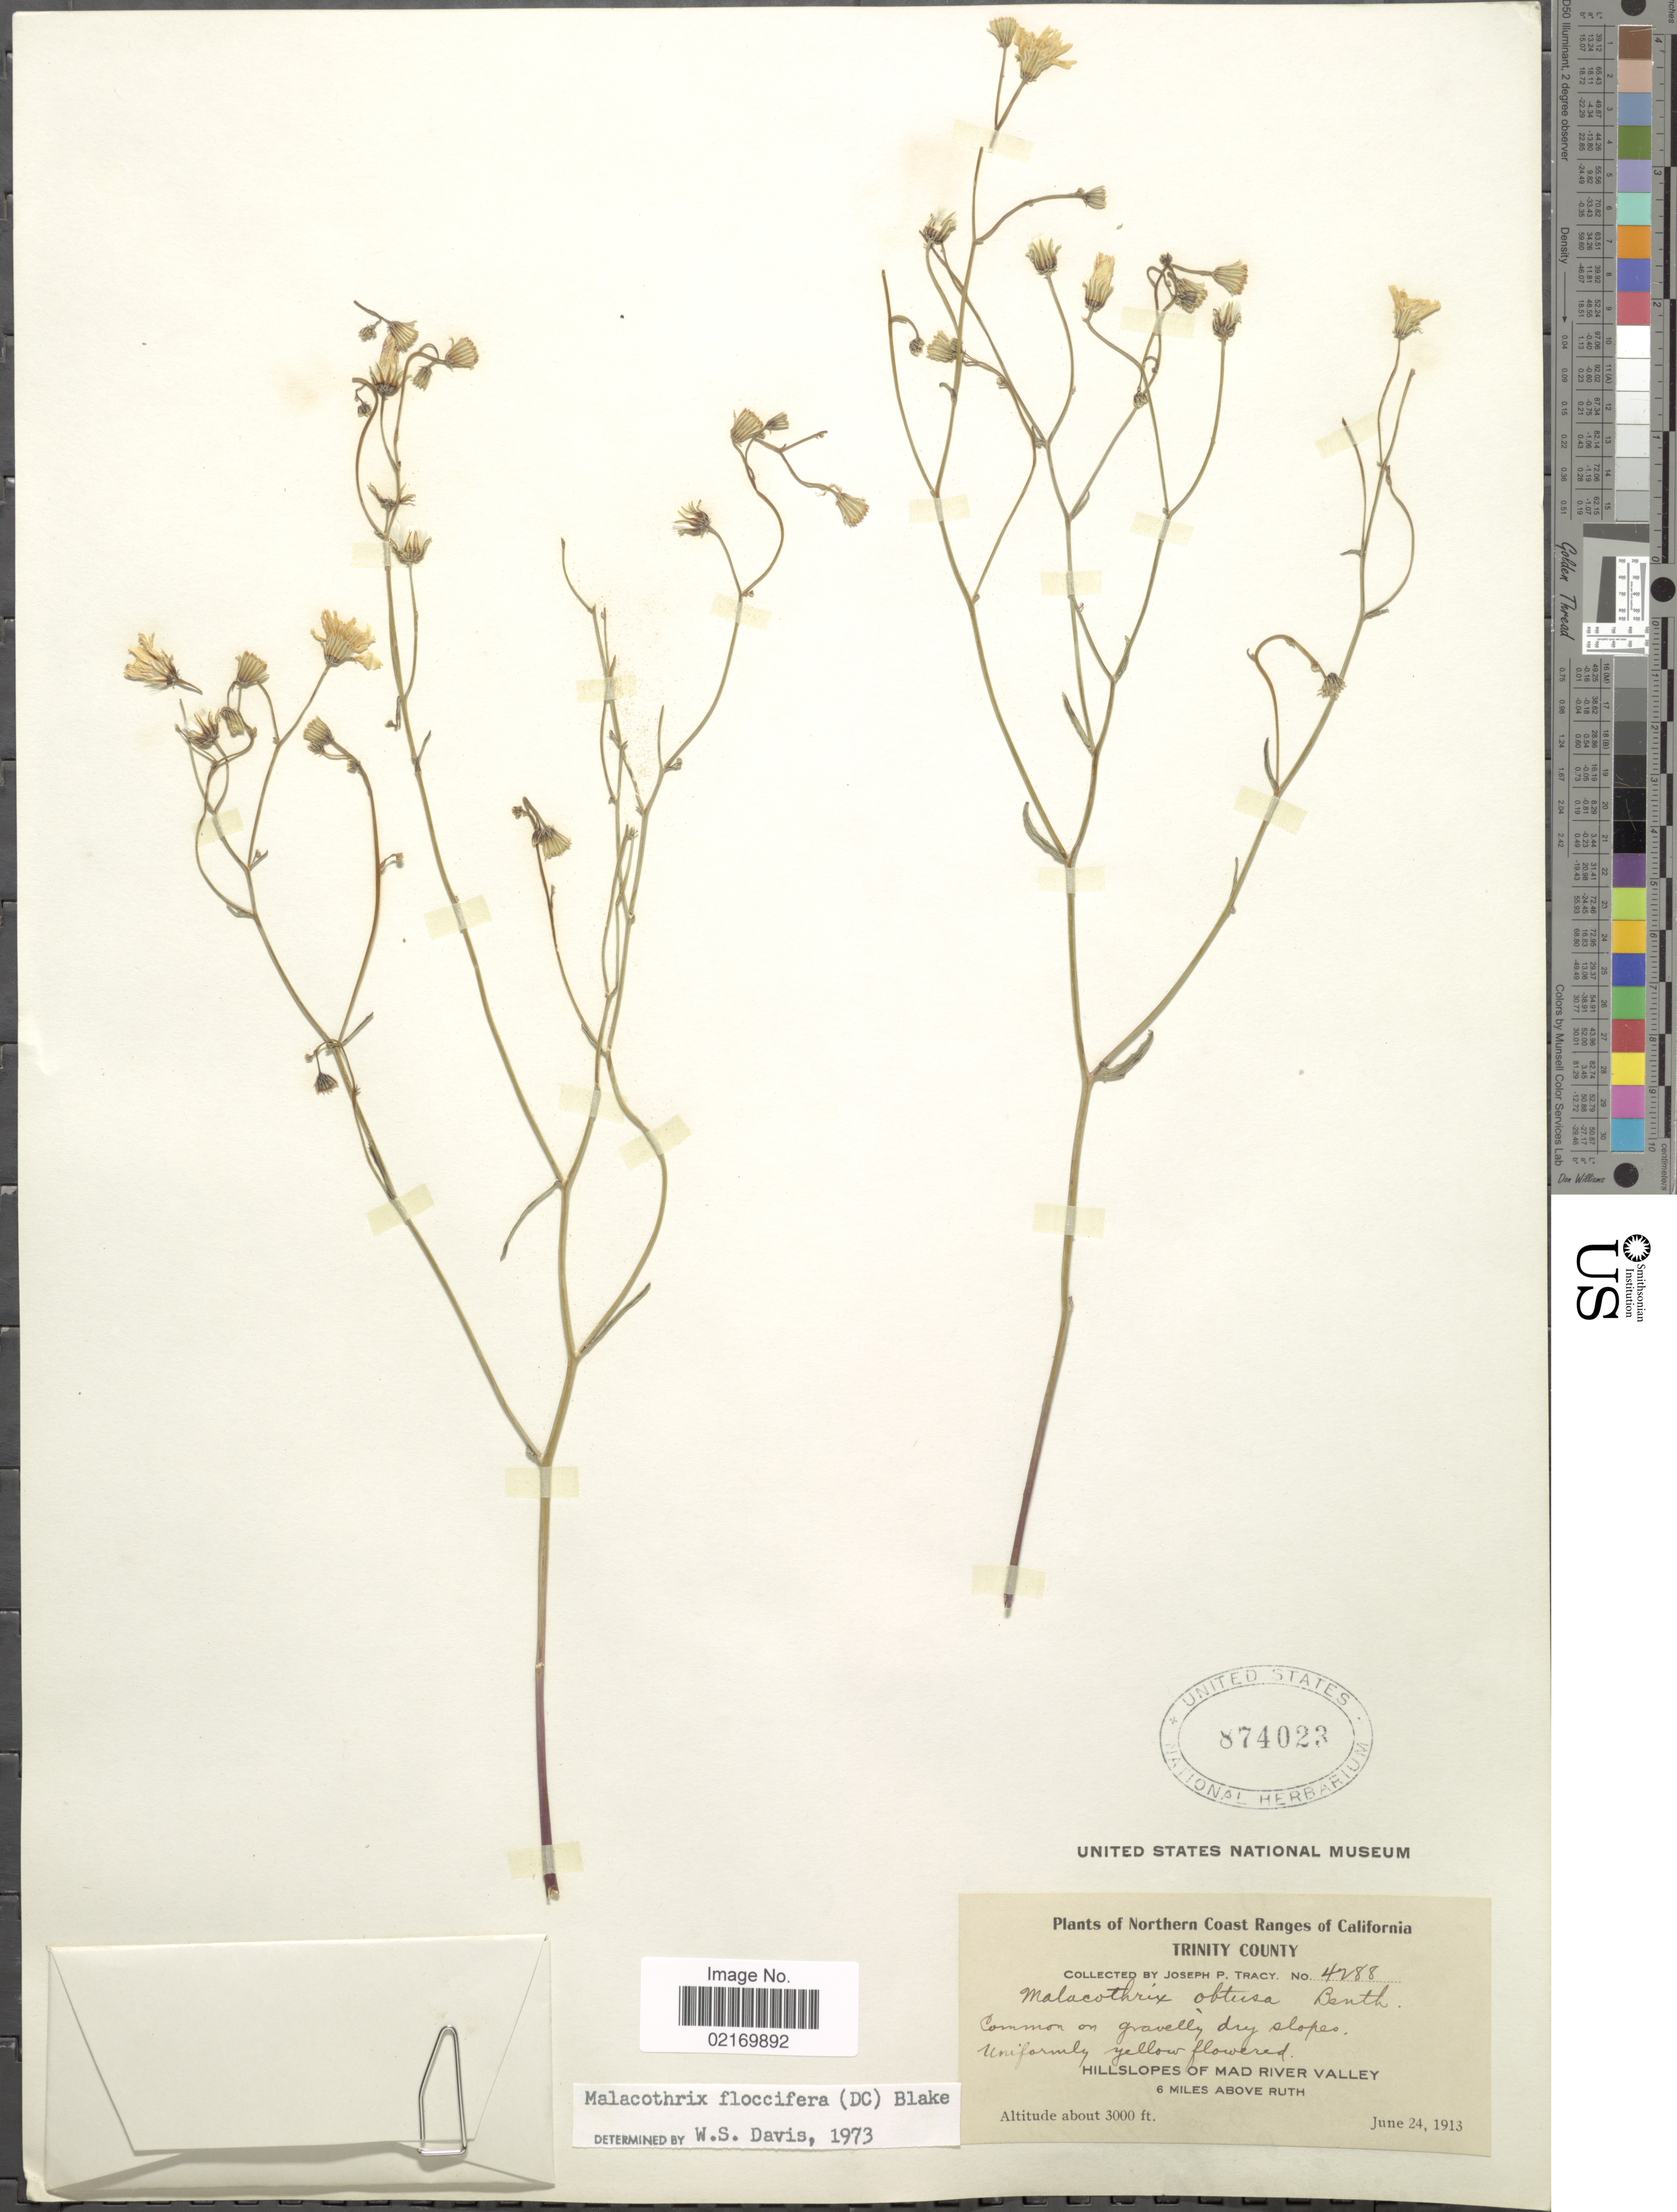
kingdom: Plantae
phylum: Tracheophyta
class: Magnoliopsida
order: Asterales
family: Asteraceae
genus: Malacothrix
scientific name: Malacothrix floccifera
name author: (DC.) S.F. Blake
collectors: J. Tracy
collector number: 4288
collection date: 1913-06-24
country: United States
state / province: California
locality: Northern Coast Ranges of California, hillslopes of Mad River Valley, 6 miles above Ruth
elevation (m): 914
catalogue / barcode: US 874023